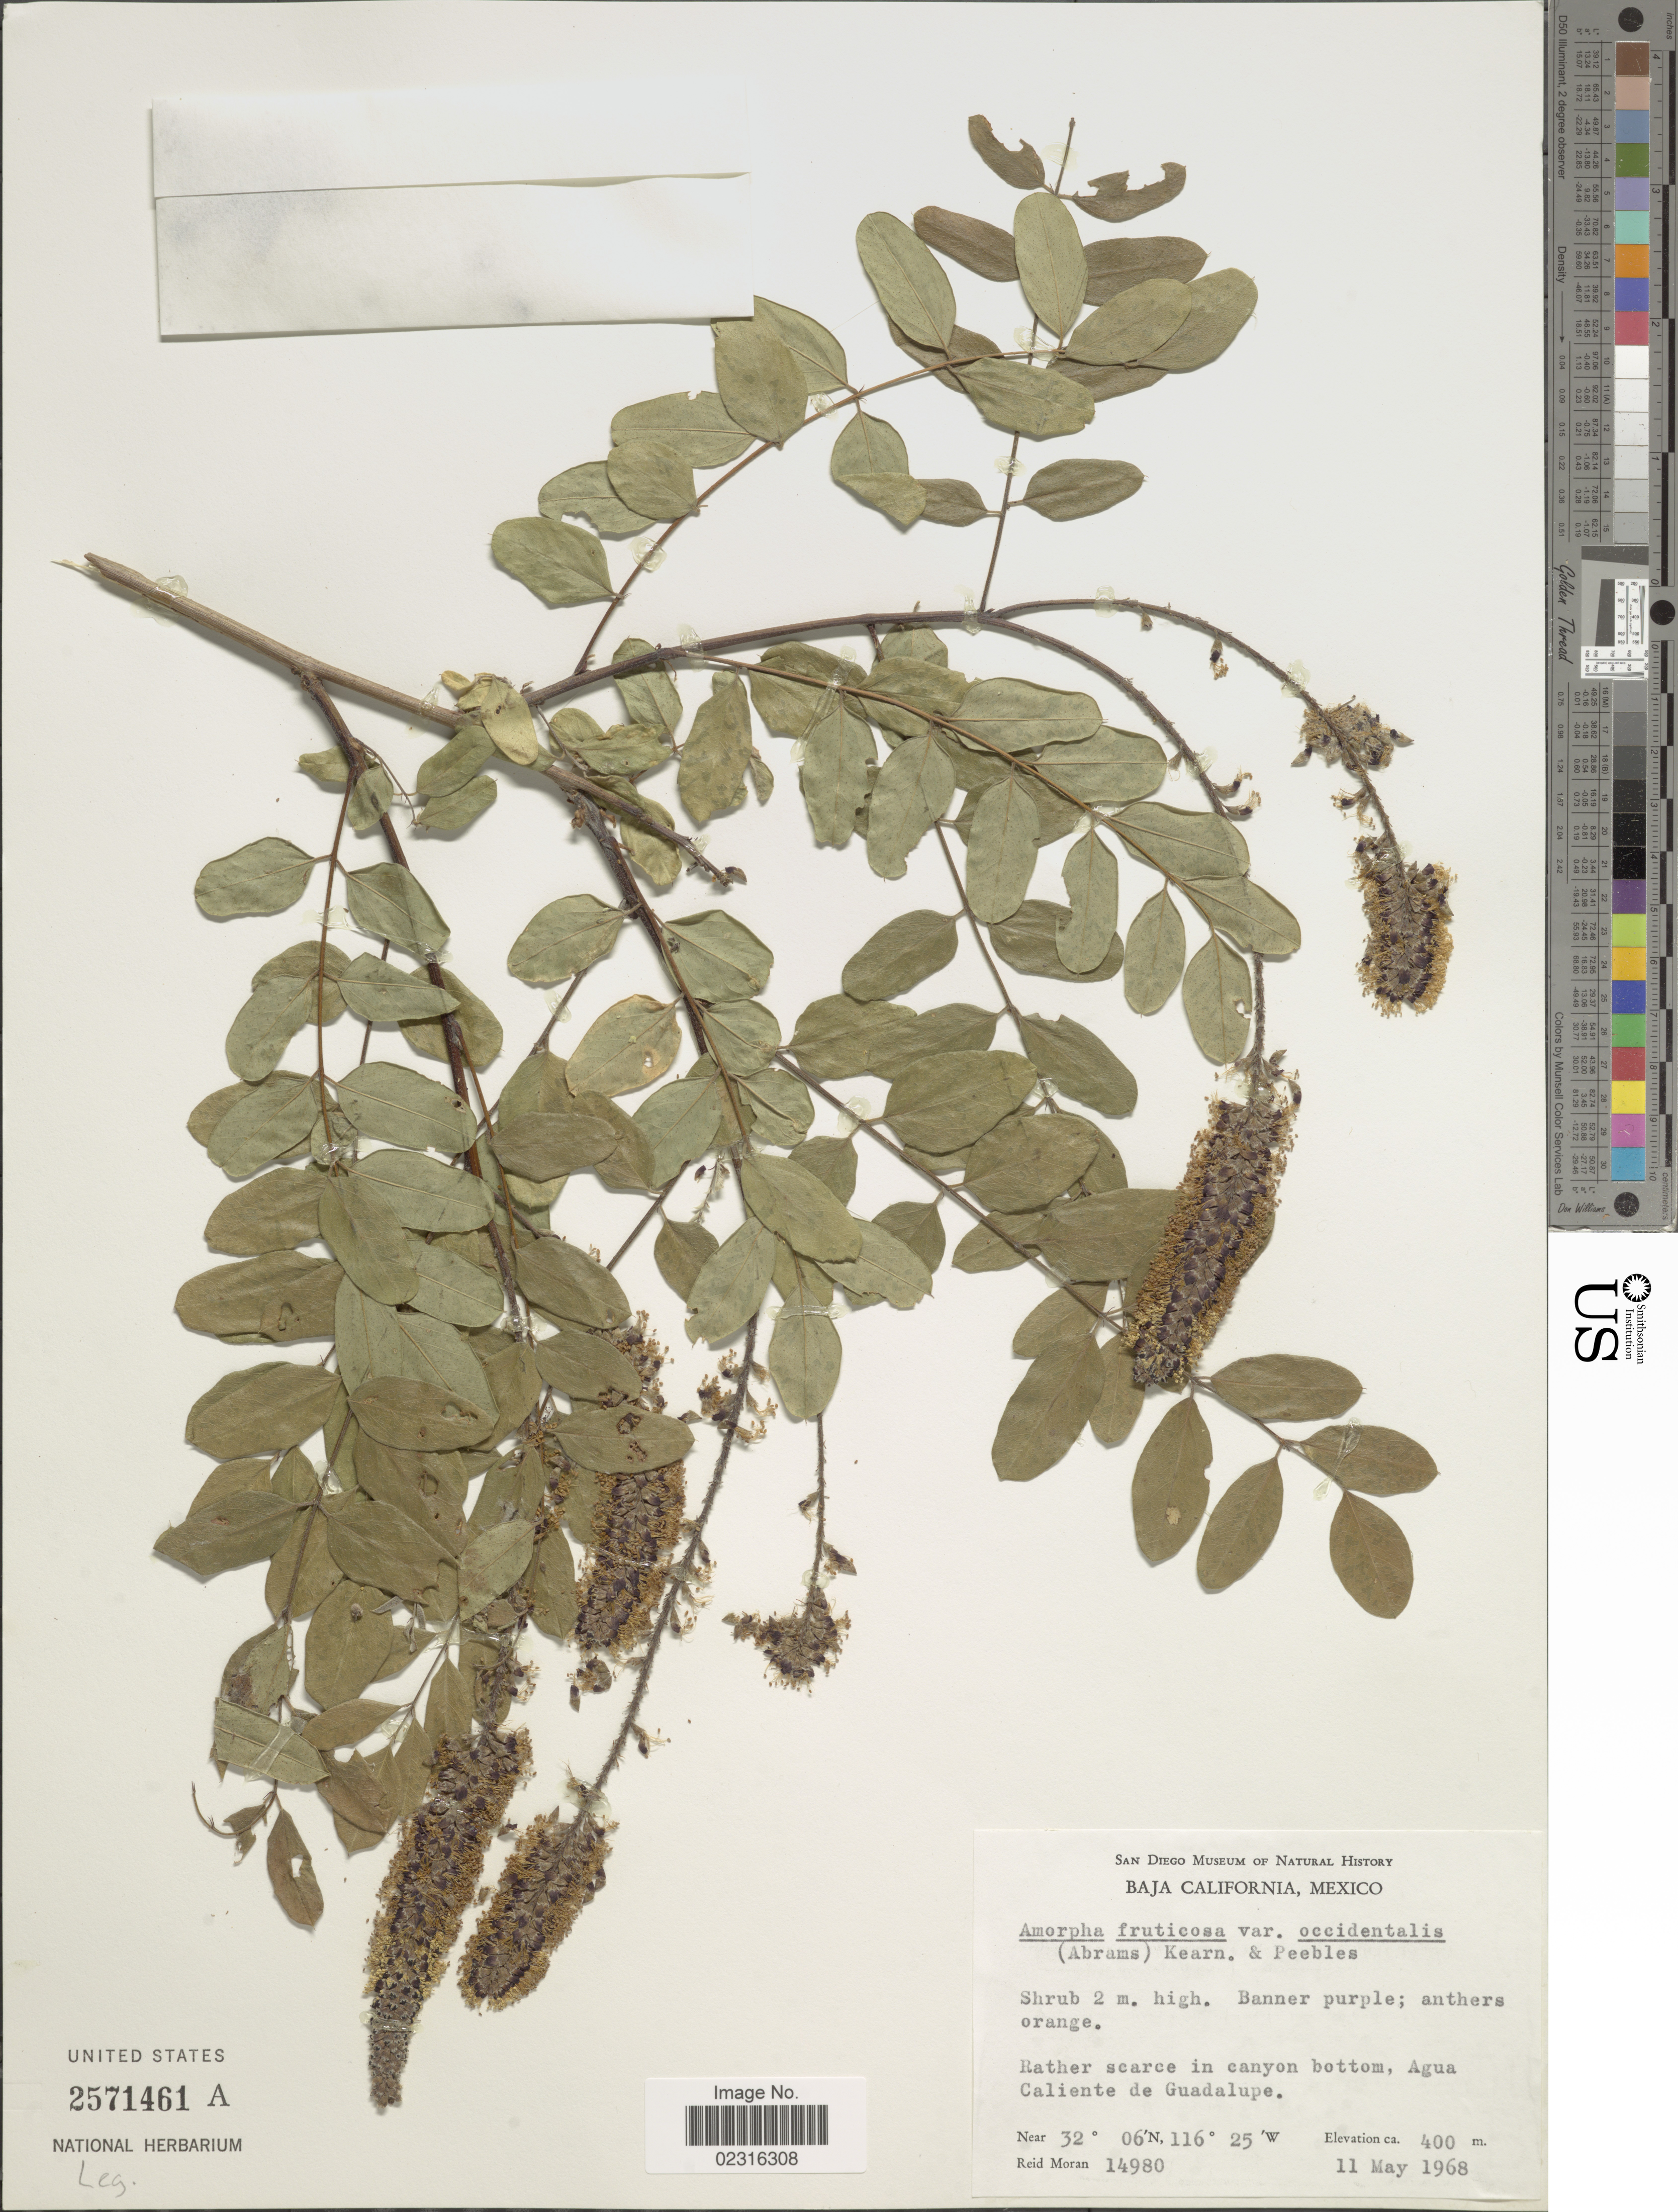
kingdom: Plantae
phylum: Tracheophyta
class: Magnoliopsida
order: Fabales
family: Fabaceae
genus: Amorpha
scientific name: Amorpha fruticosa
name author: L.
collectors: R. V. Moran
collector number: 14980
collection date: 1968-05-11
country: Mexico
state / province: Baja California Norte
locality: Rather scarce in canyon bottom, Agua Caliente de Guadalupe.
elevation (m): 400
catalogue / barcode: US 2571461A